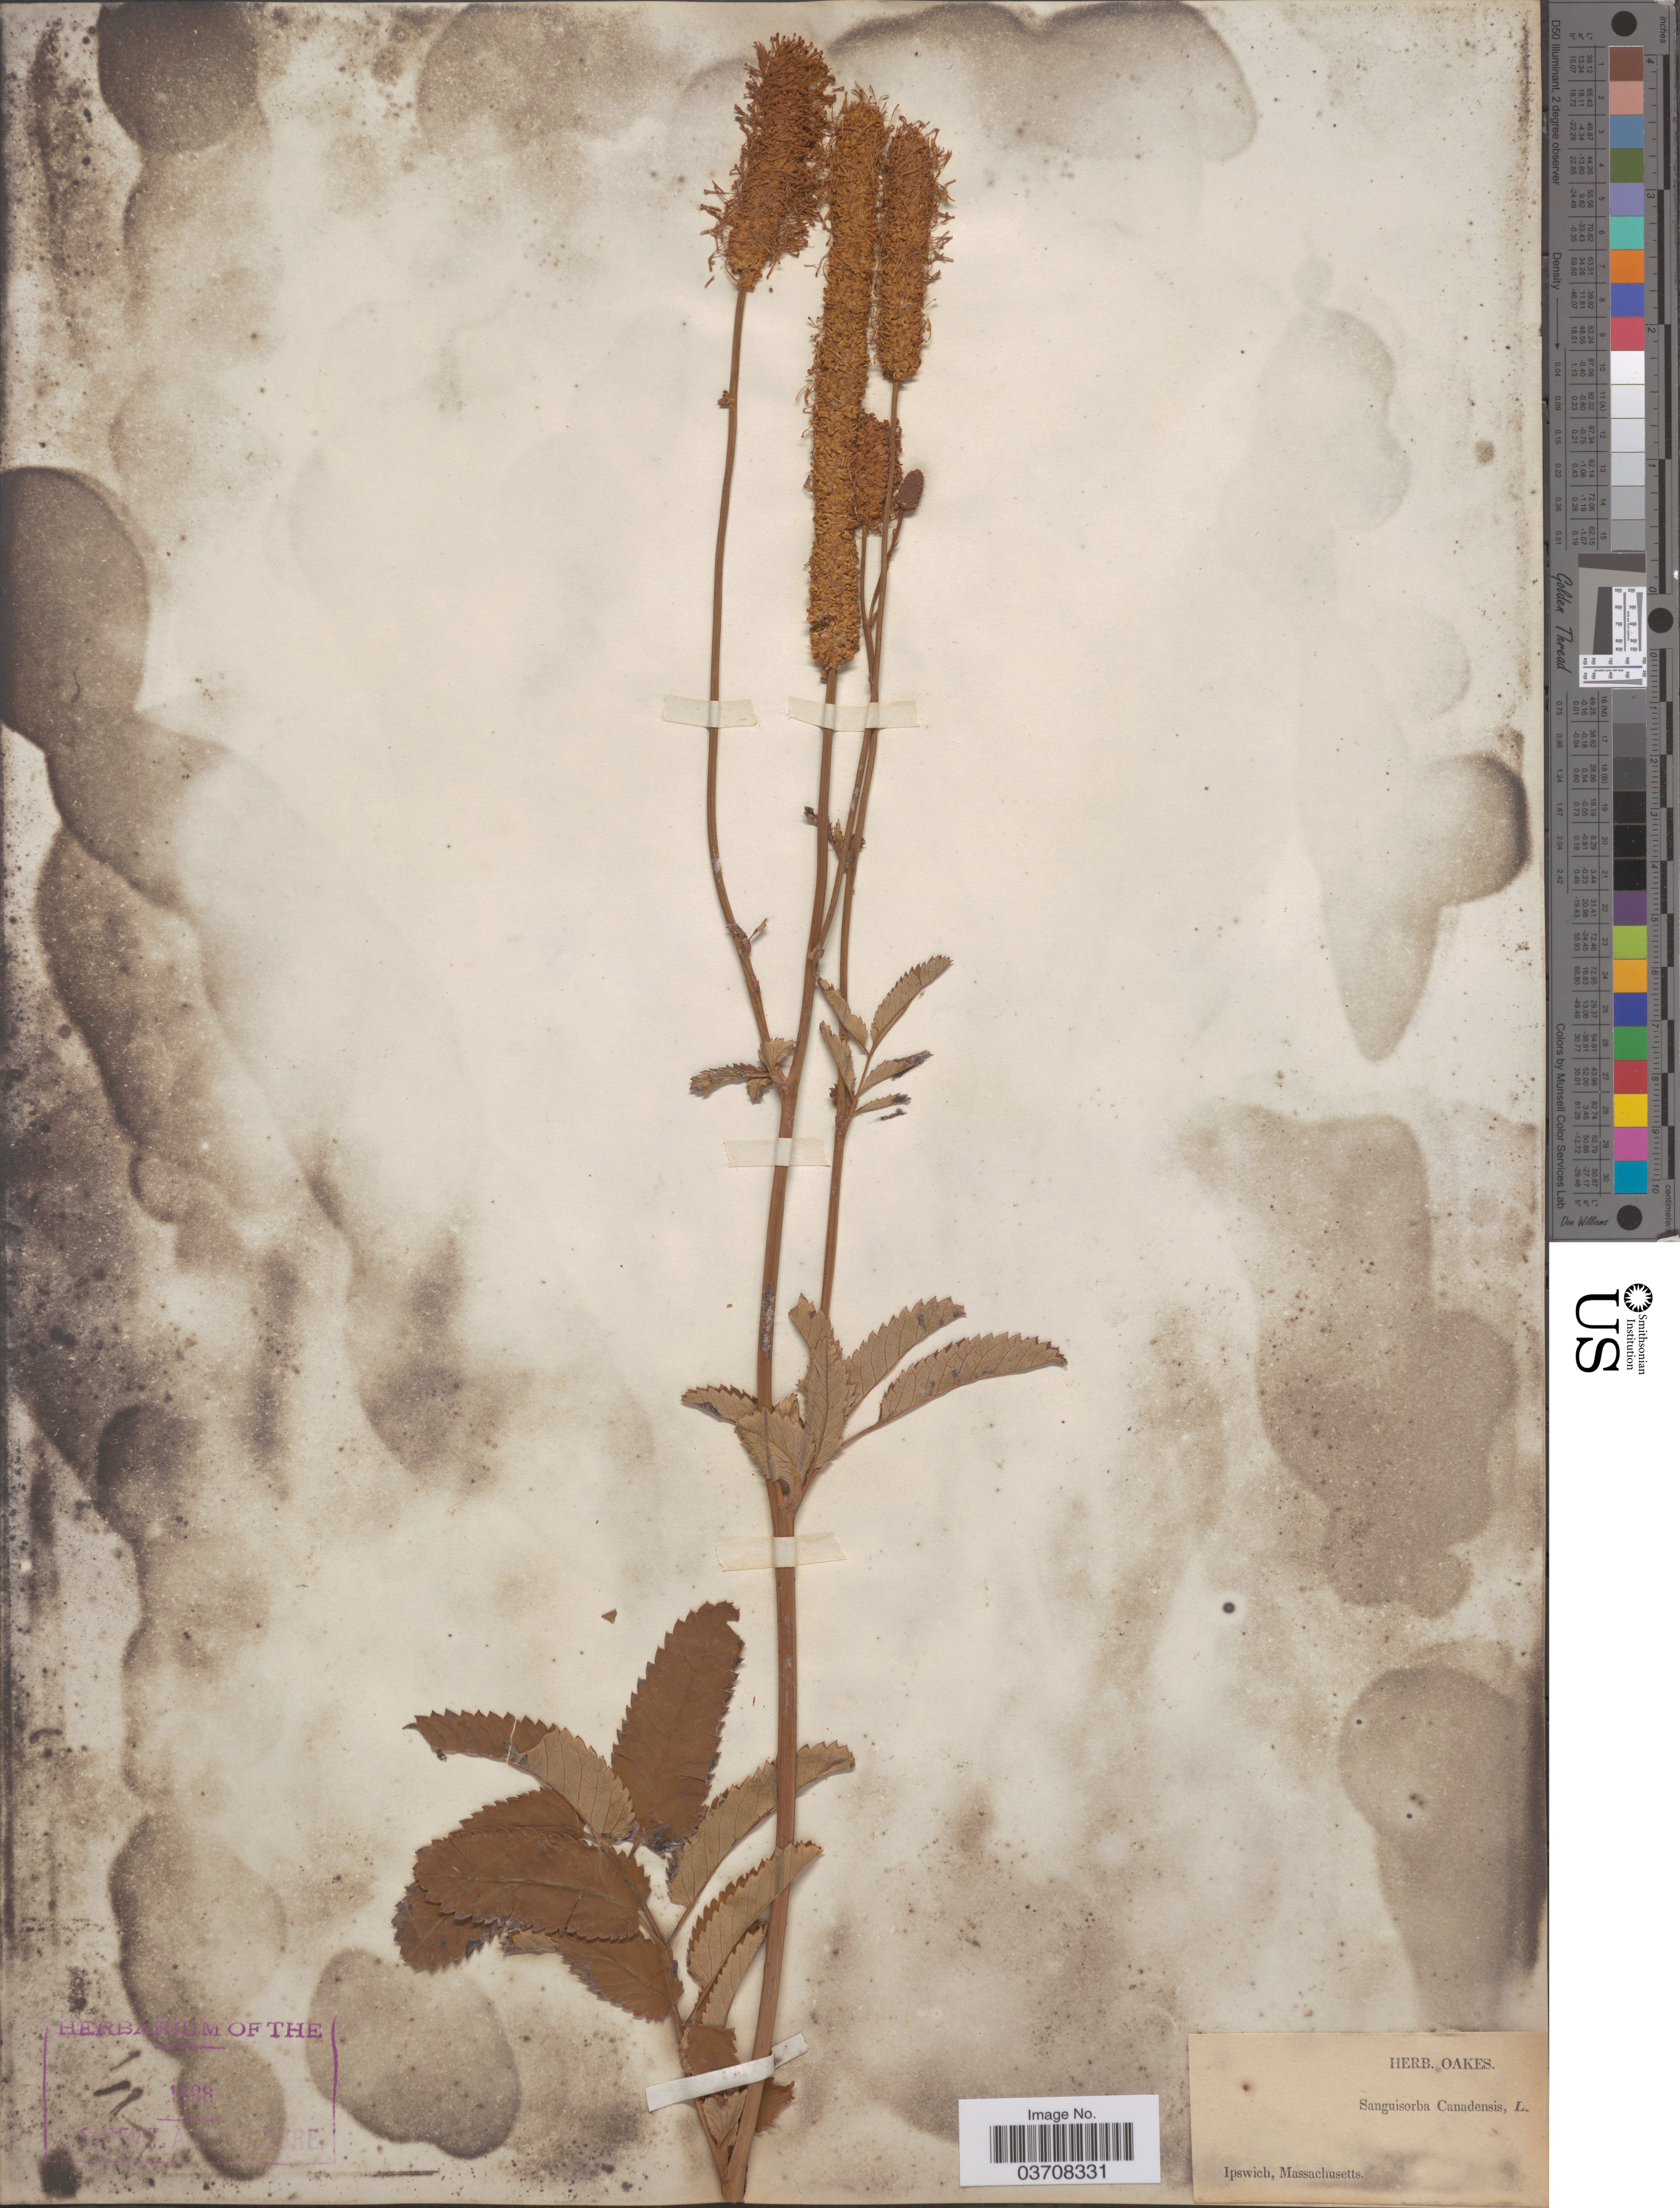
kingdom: Plantae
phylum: Tracheophyta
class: Magnoliopsida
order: Rosales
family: Rosaceae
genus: Sanguisorba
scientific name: Sanguisorba canadensis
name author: L.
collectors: ex herb. Oakes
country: United States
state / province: Massachusetts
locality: Ipswich.